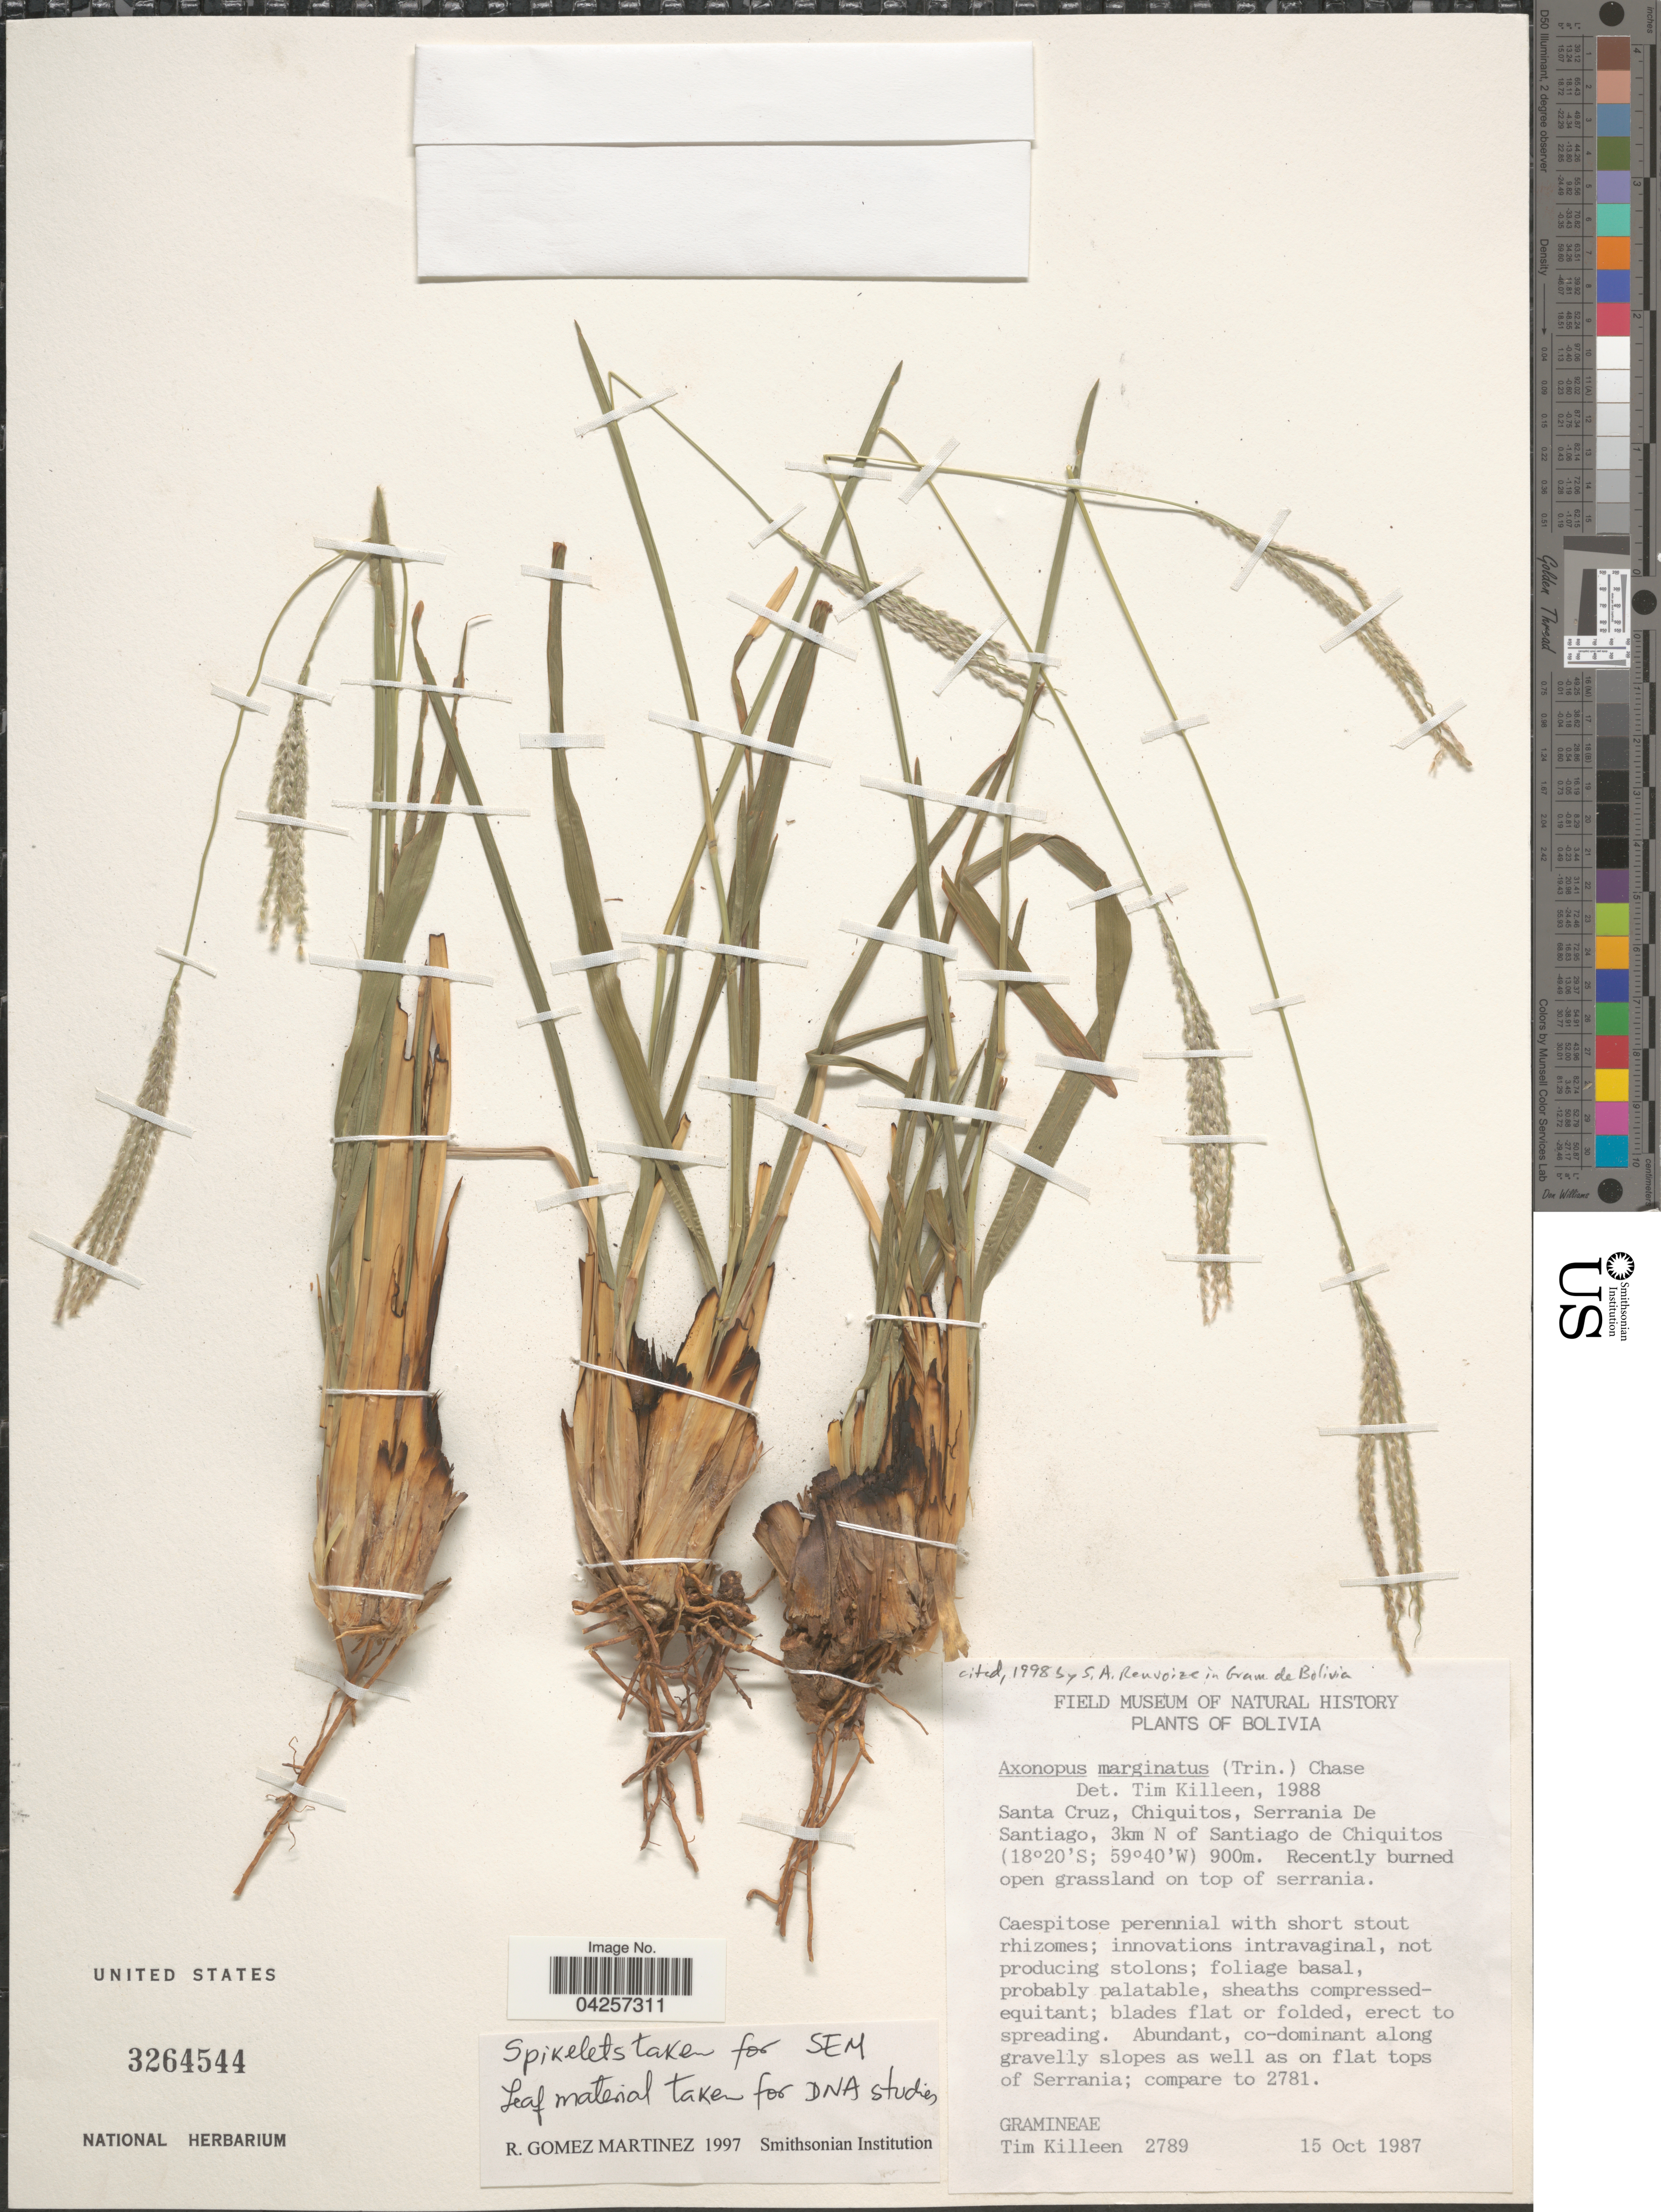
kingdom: Plantae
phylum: Tracheophyta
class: Liliopsida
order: Poales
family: Poaceae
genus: Axonopus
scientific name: Axonopus marginatus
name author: (Trin.) Chase ex Hitchc.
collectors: T. J. Killeen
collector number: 2789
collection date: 1987-10-15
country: Bolivia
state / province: Santa Cruz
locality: Chiquitos, Serrania De Santiago, 3km N of Santiago de Chiquitos.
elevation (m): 900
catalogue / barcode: US 3264544